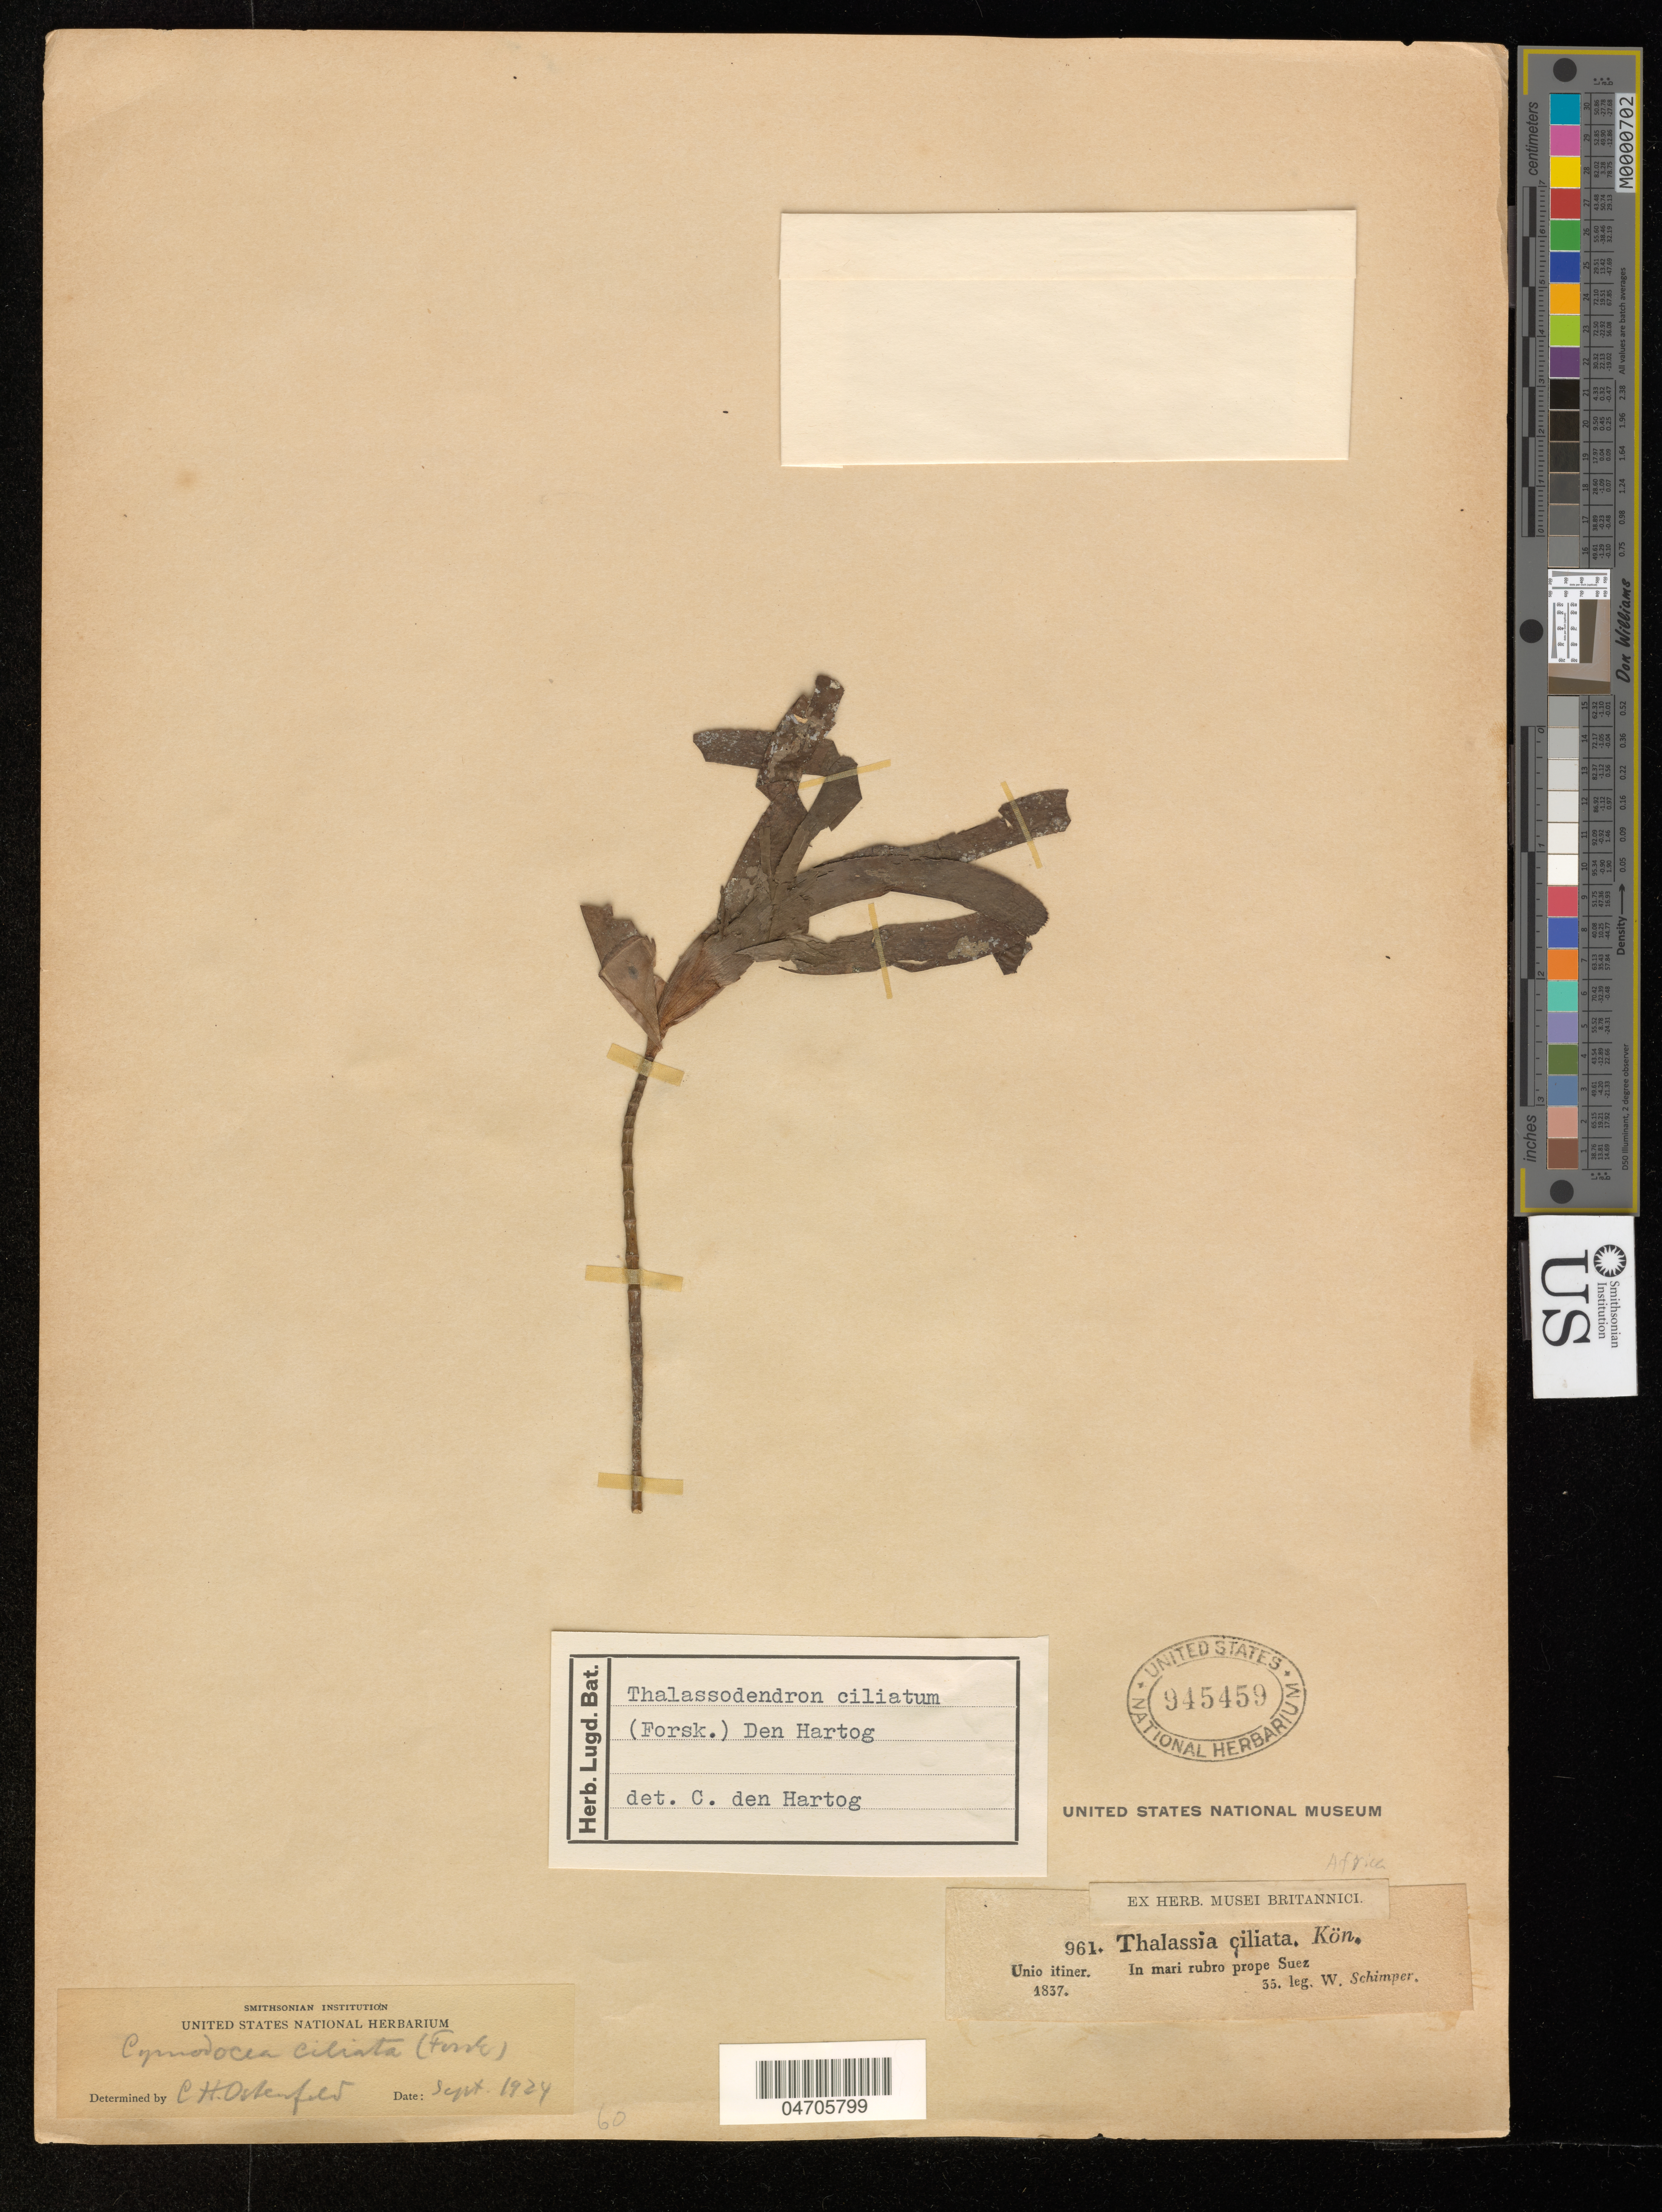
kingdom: Plantae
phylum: Tracheophyta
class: Liliopsida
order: Alismatales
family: Cymodoceaceae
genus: Thalassodendron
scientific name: Thalassodendron ciliatum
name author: (Forssk.) Hartog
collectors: W. Schimper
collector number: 35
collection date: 1837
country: Egypt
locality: Africa. In mari rubro prope Suez.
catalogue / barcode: US 945459